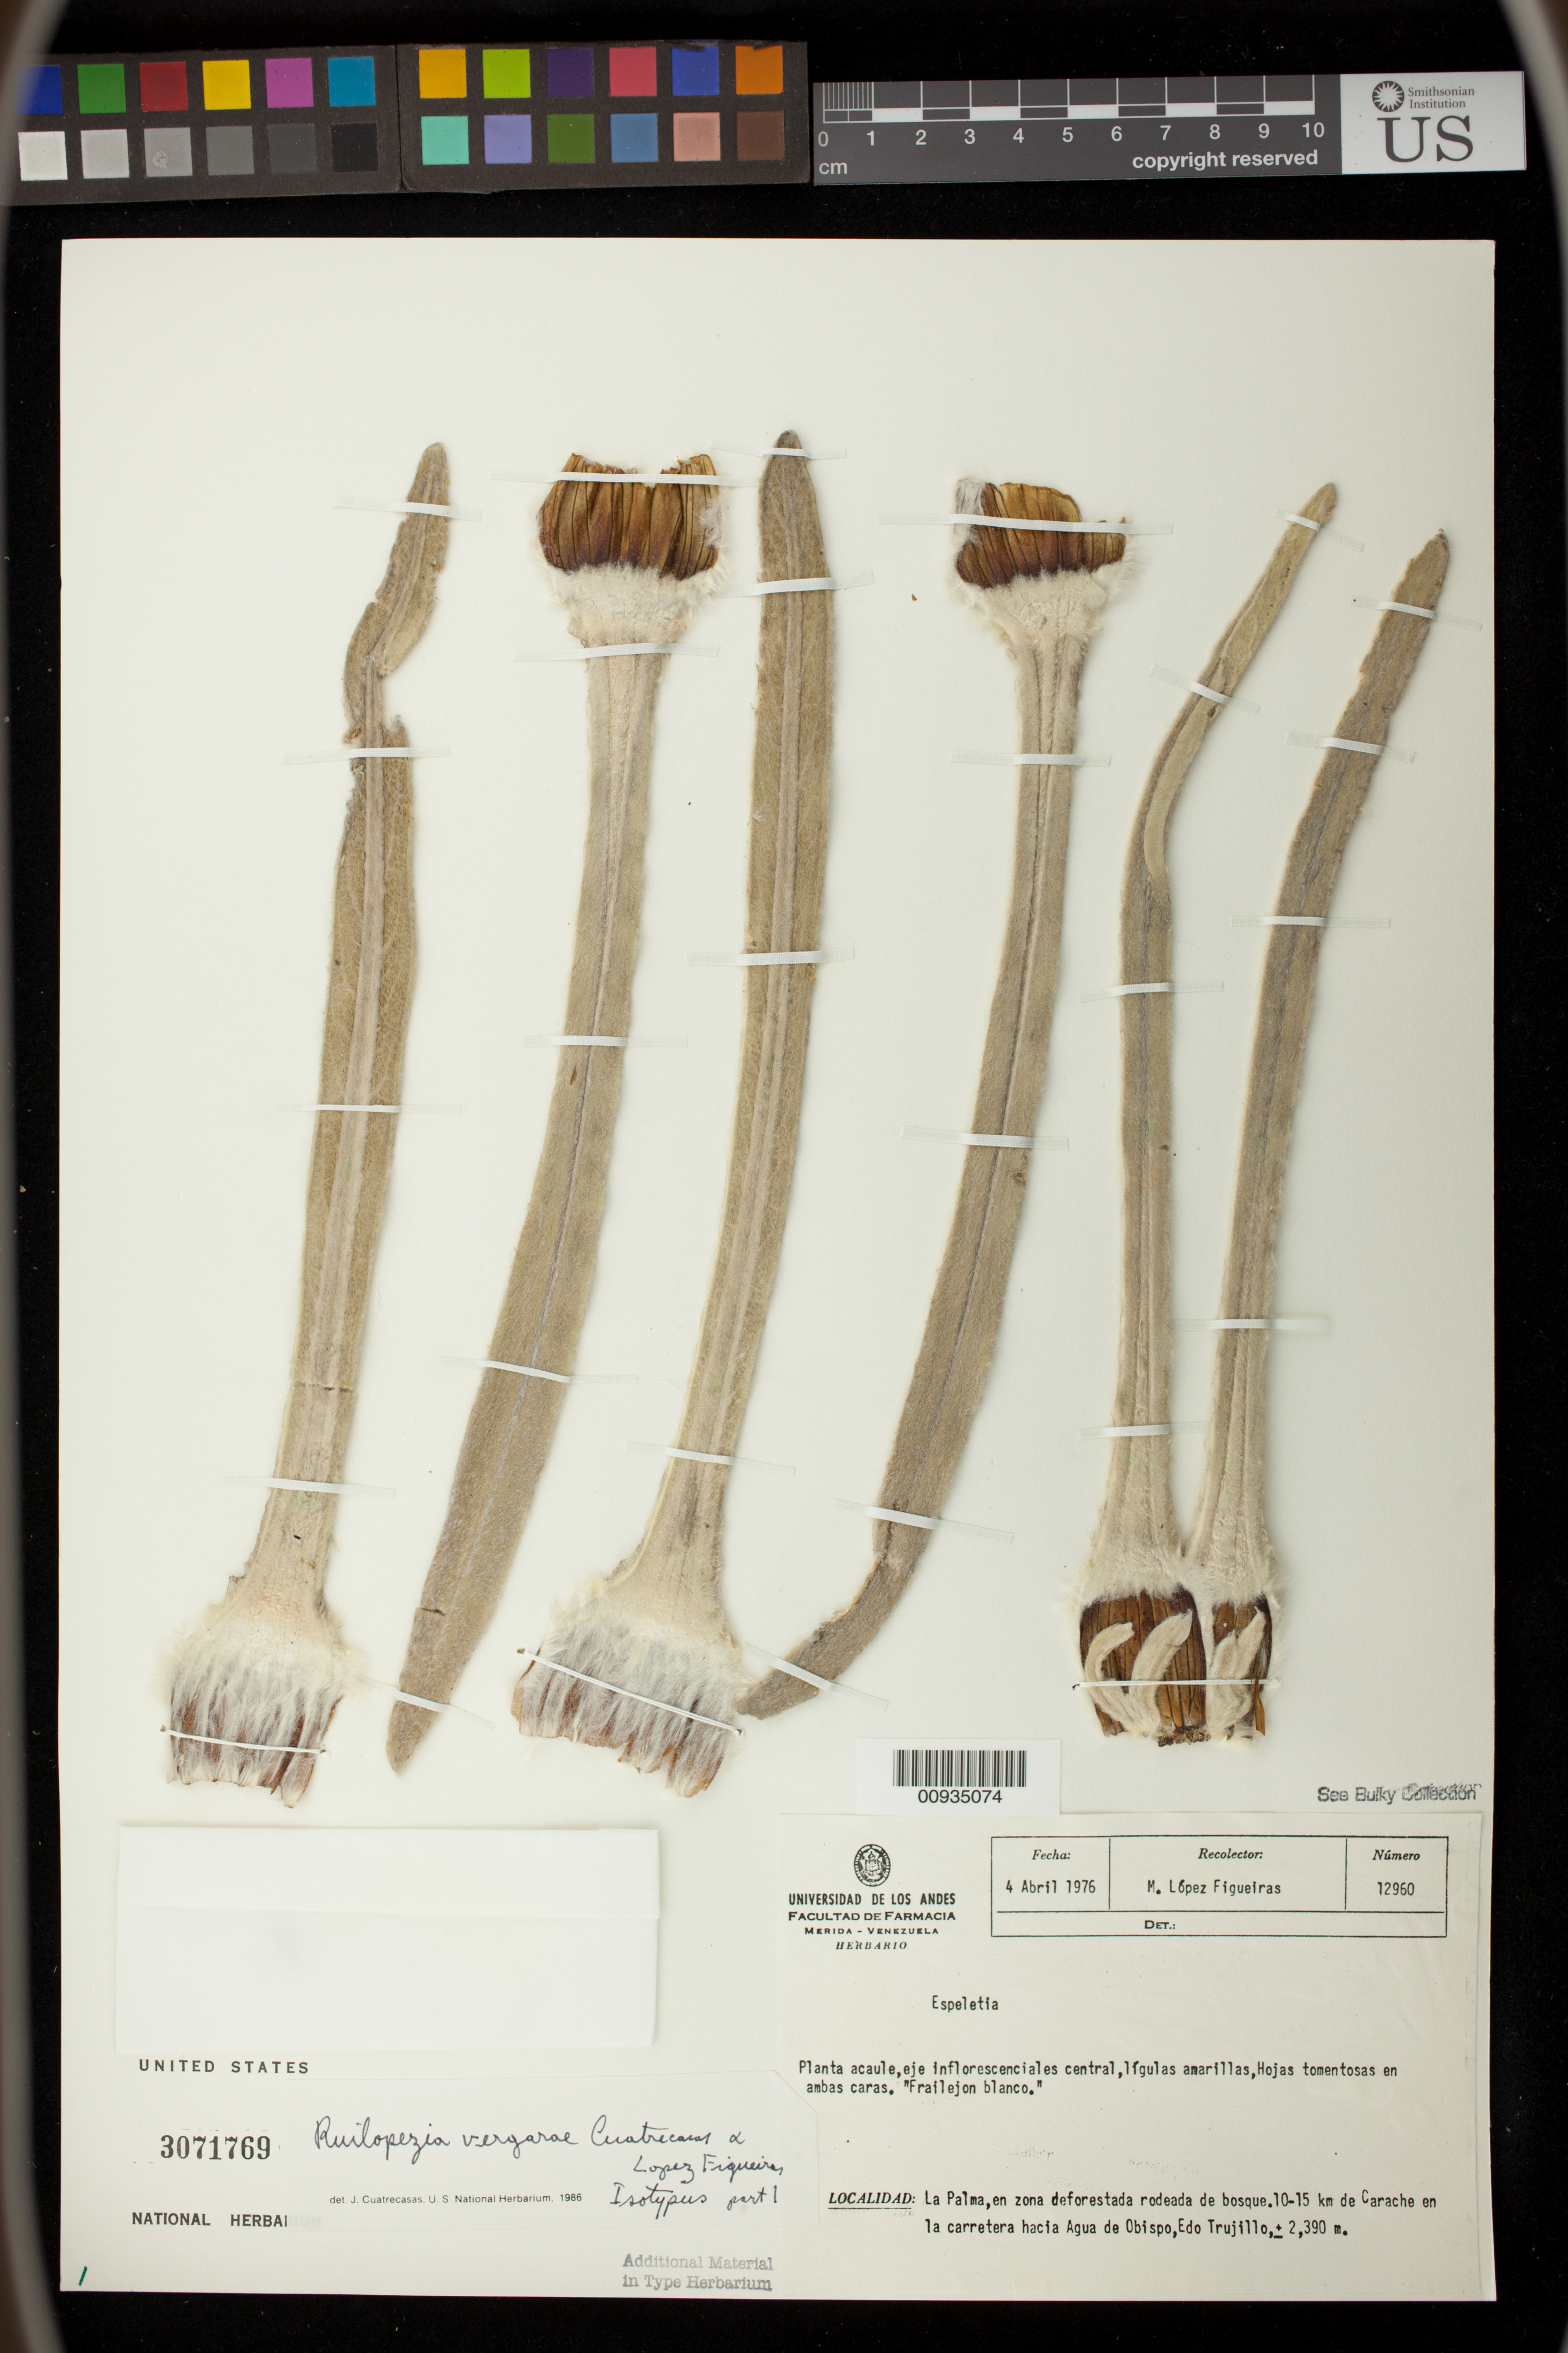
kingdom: Plantae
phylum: Tracheophyta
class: Magnoliopsida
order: Asterales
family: Asteraceae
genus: Ruilopezia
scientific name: Ruilopezia vergarae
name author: Cuatrec. & López Fig.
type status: Isotype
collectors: M. López Figueiras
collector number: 12960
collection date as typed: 04 Apr 1976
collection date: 1976-04-04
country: Venezuela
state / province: Trujillo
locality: La Palma, 10-15 km de Carache en La Carretera Hacia Agua de Opispo.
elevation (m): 2930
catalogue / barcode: US 3071769